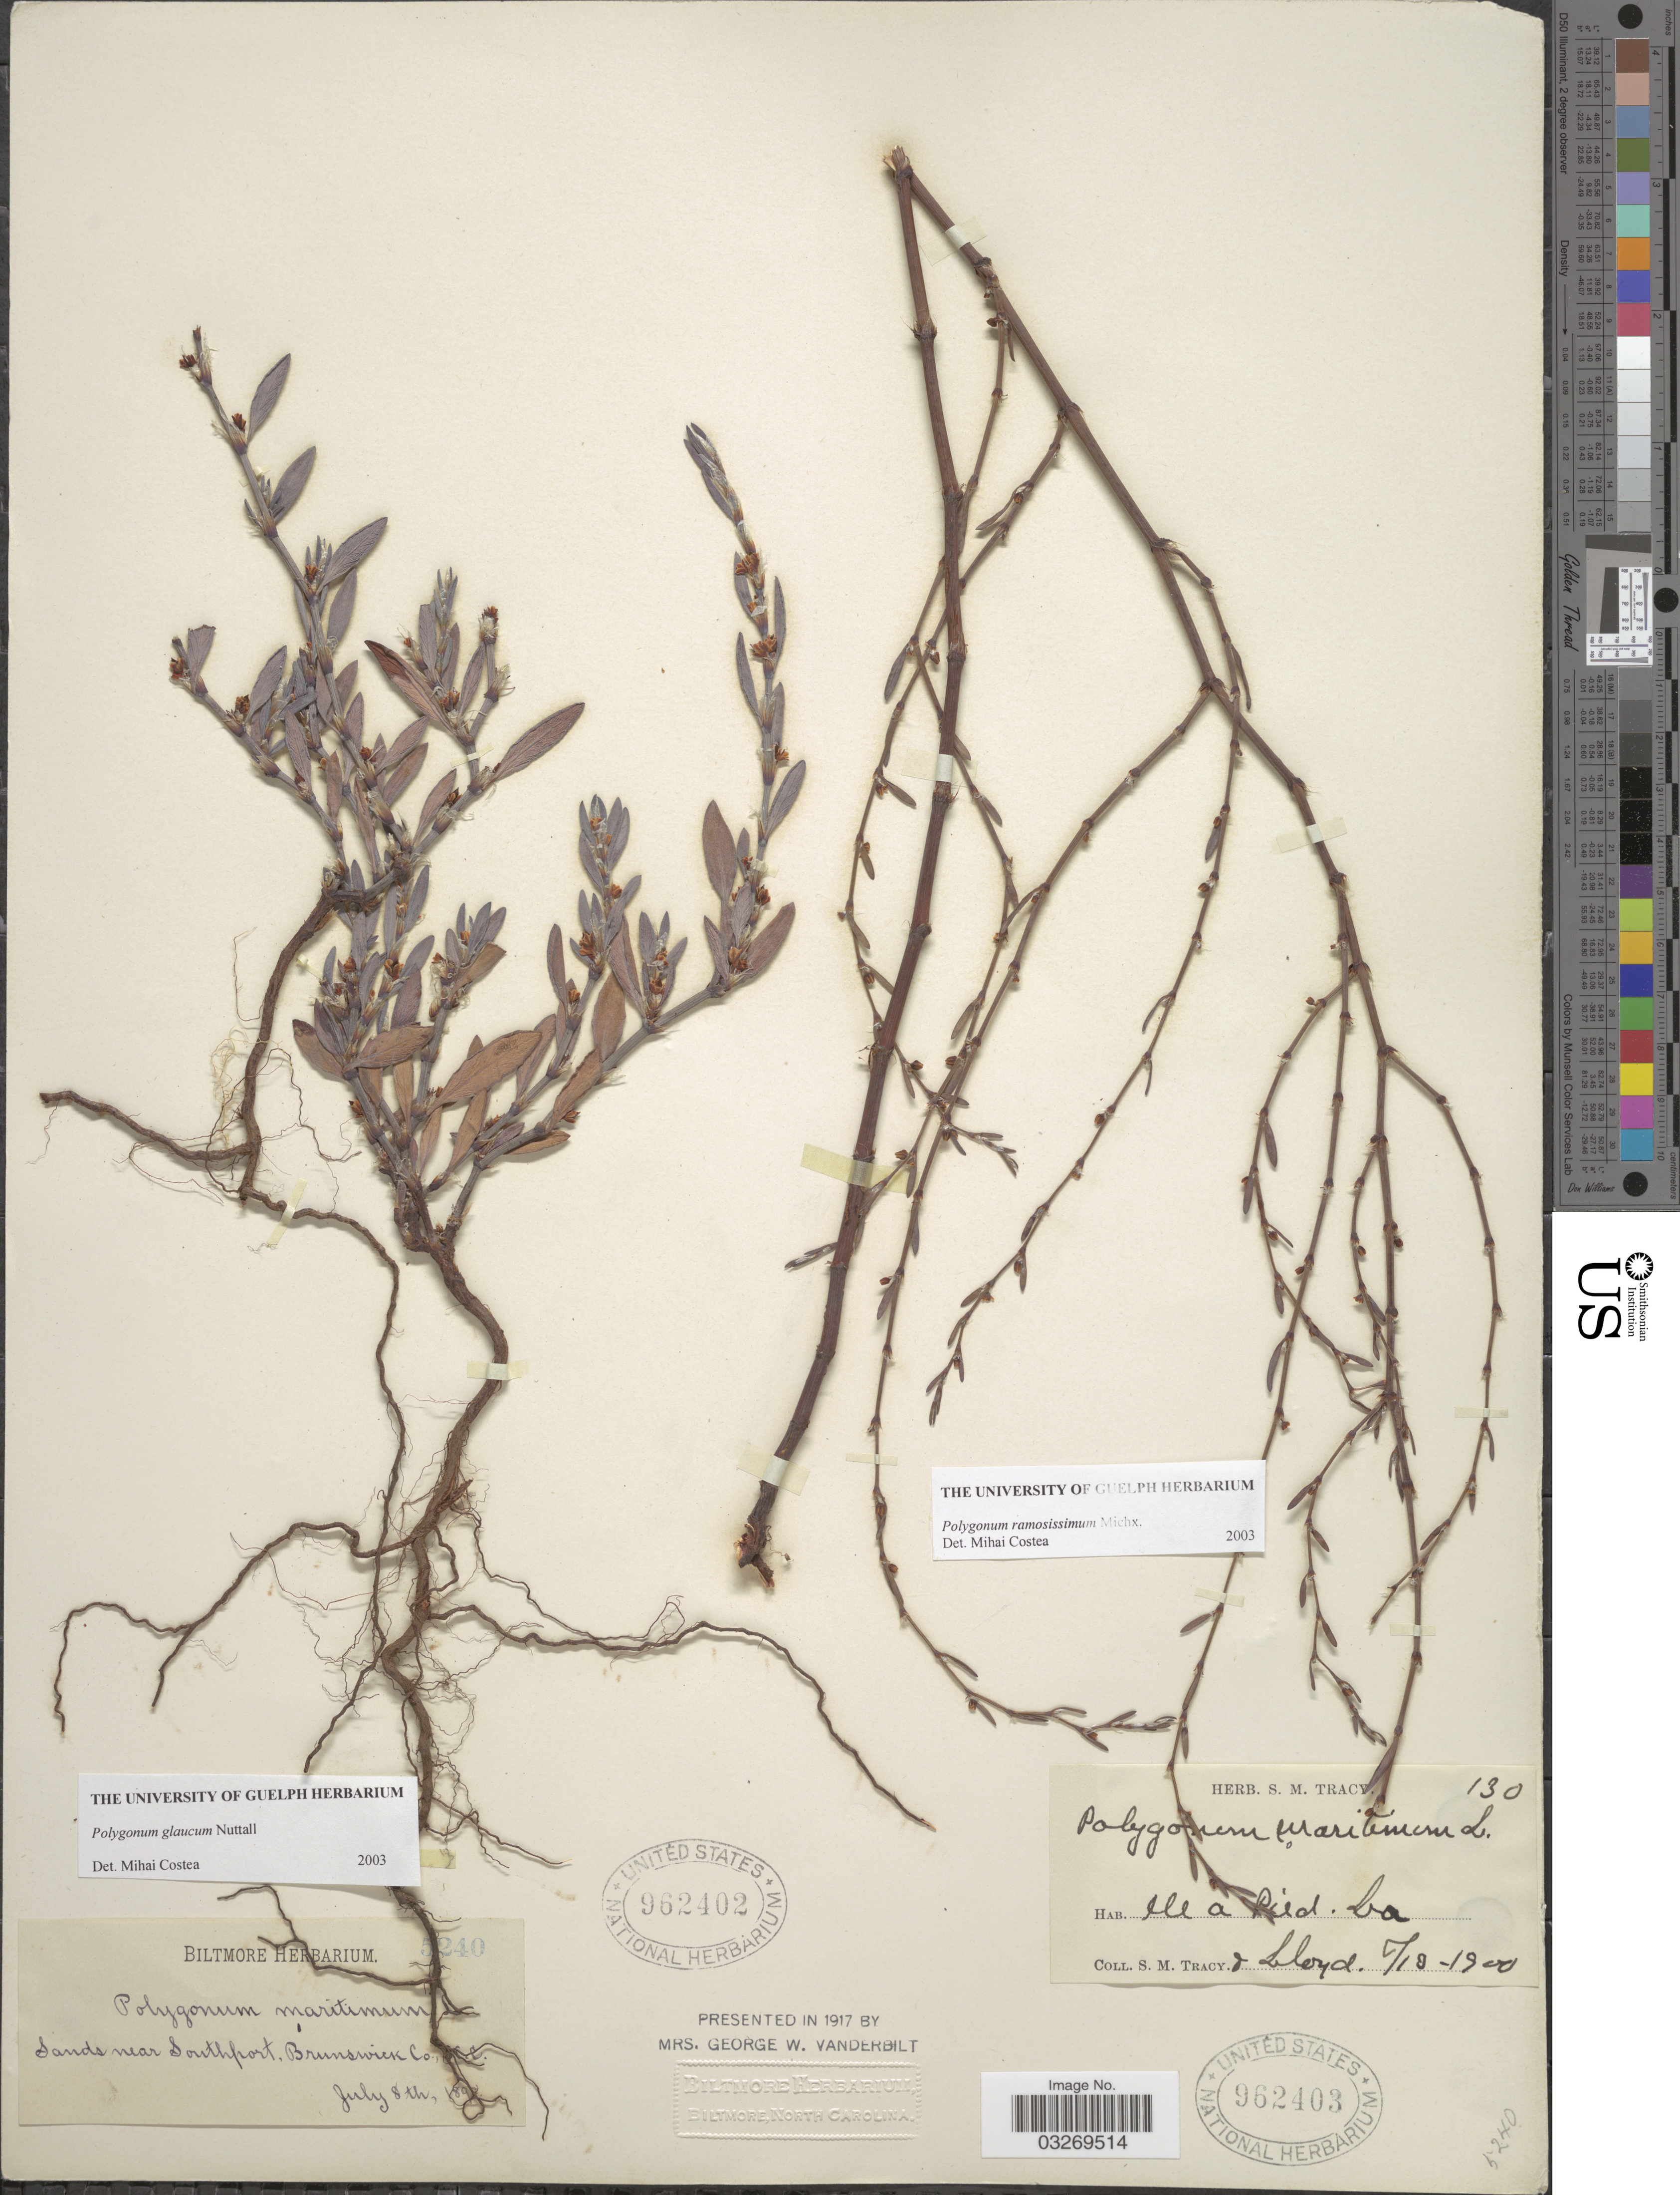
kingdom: Plantae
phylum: Tracheophyta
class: Magnoliopsida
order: Caryophyllales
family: Polygonaceae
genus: Polygonum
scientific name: Polygonum glaucum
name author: Nutt.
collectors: S. M. Tracy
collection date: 1900-02-19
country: United States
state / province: Louisiana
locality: Ile a Pied. La.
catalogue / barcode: US 962403-2